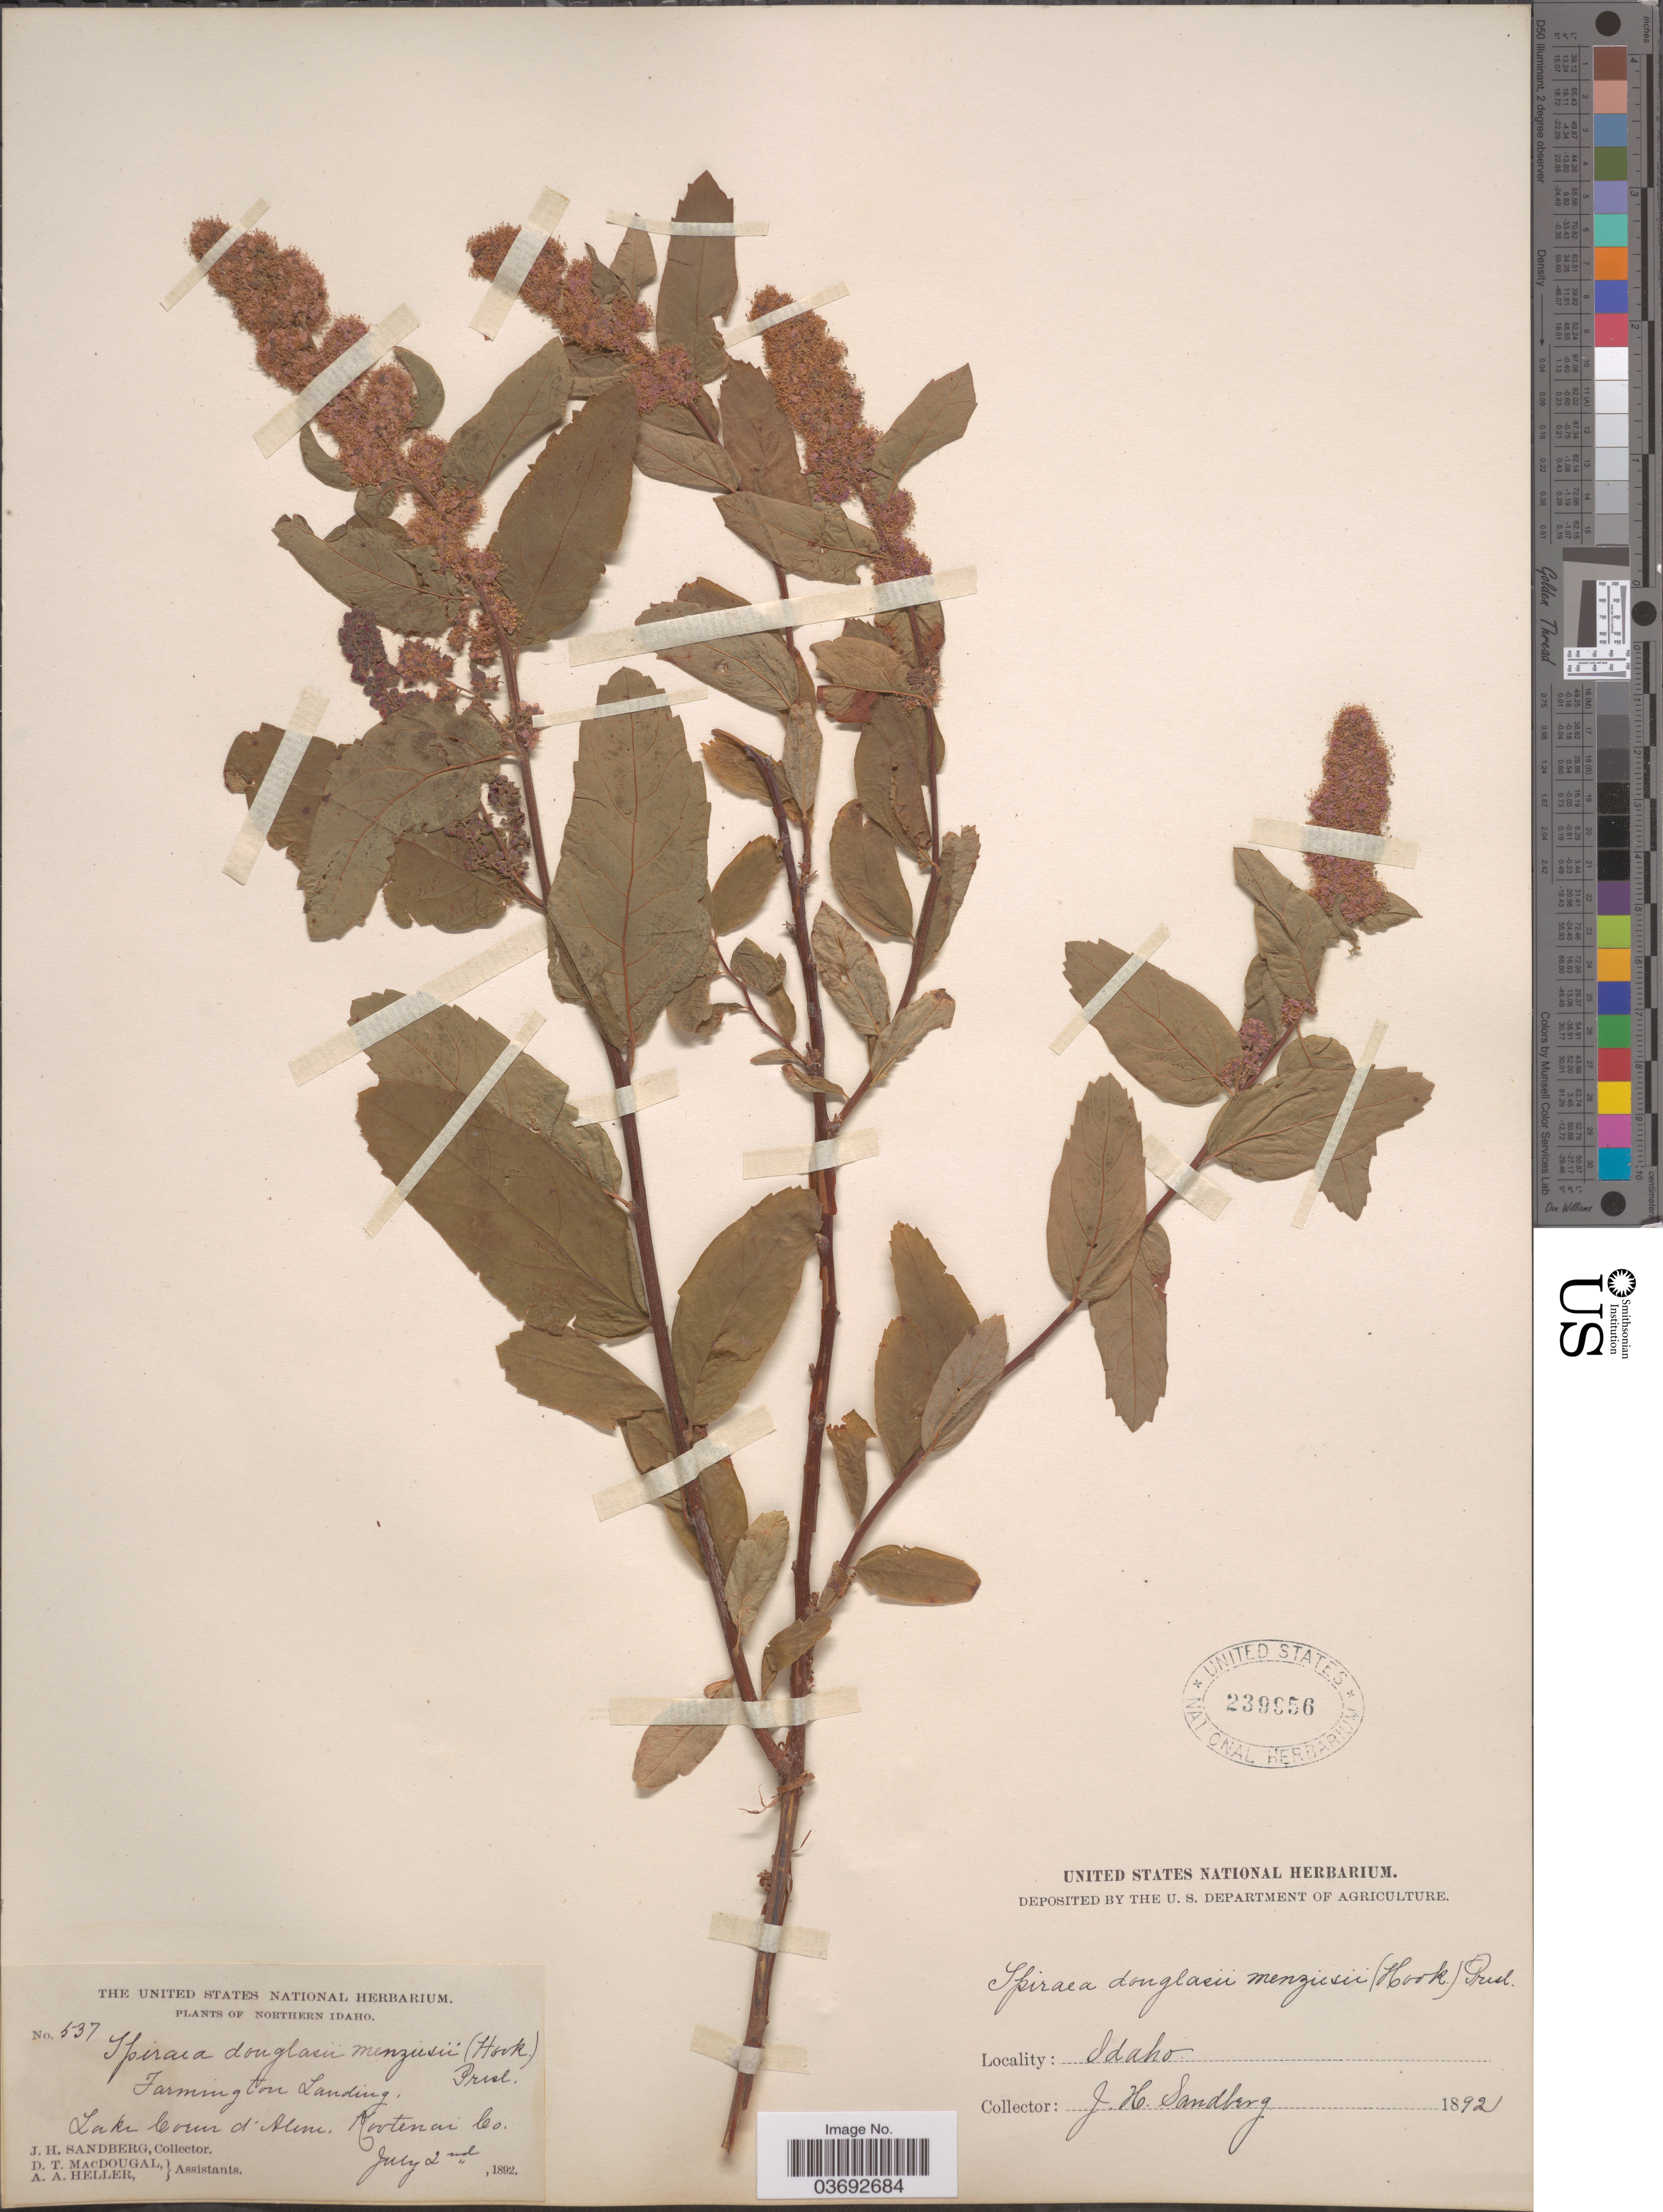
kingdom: Plantae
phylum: Tracheophyta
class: Magnoliopsida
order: Rosales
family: Rosaceae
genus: Spiraea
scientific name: Spiraea menziesii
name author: Hook.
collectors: J. H. Sandberg, D. T. MacDougal & A. A. Heller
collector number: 537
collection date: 1892-07-02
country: United States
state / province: Idaho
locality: Northern Idaho. Farmington Landing. Lake Coeur d'Alene. Kootenai Co.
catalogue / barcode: US 239956